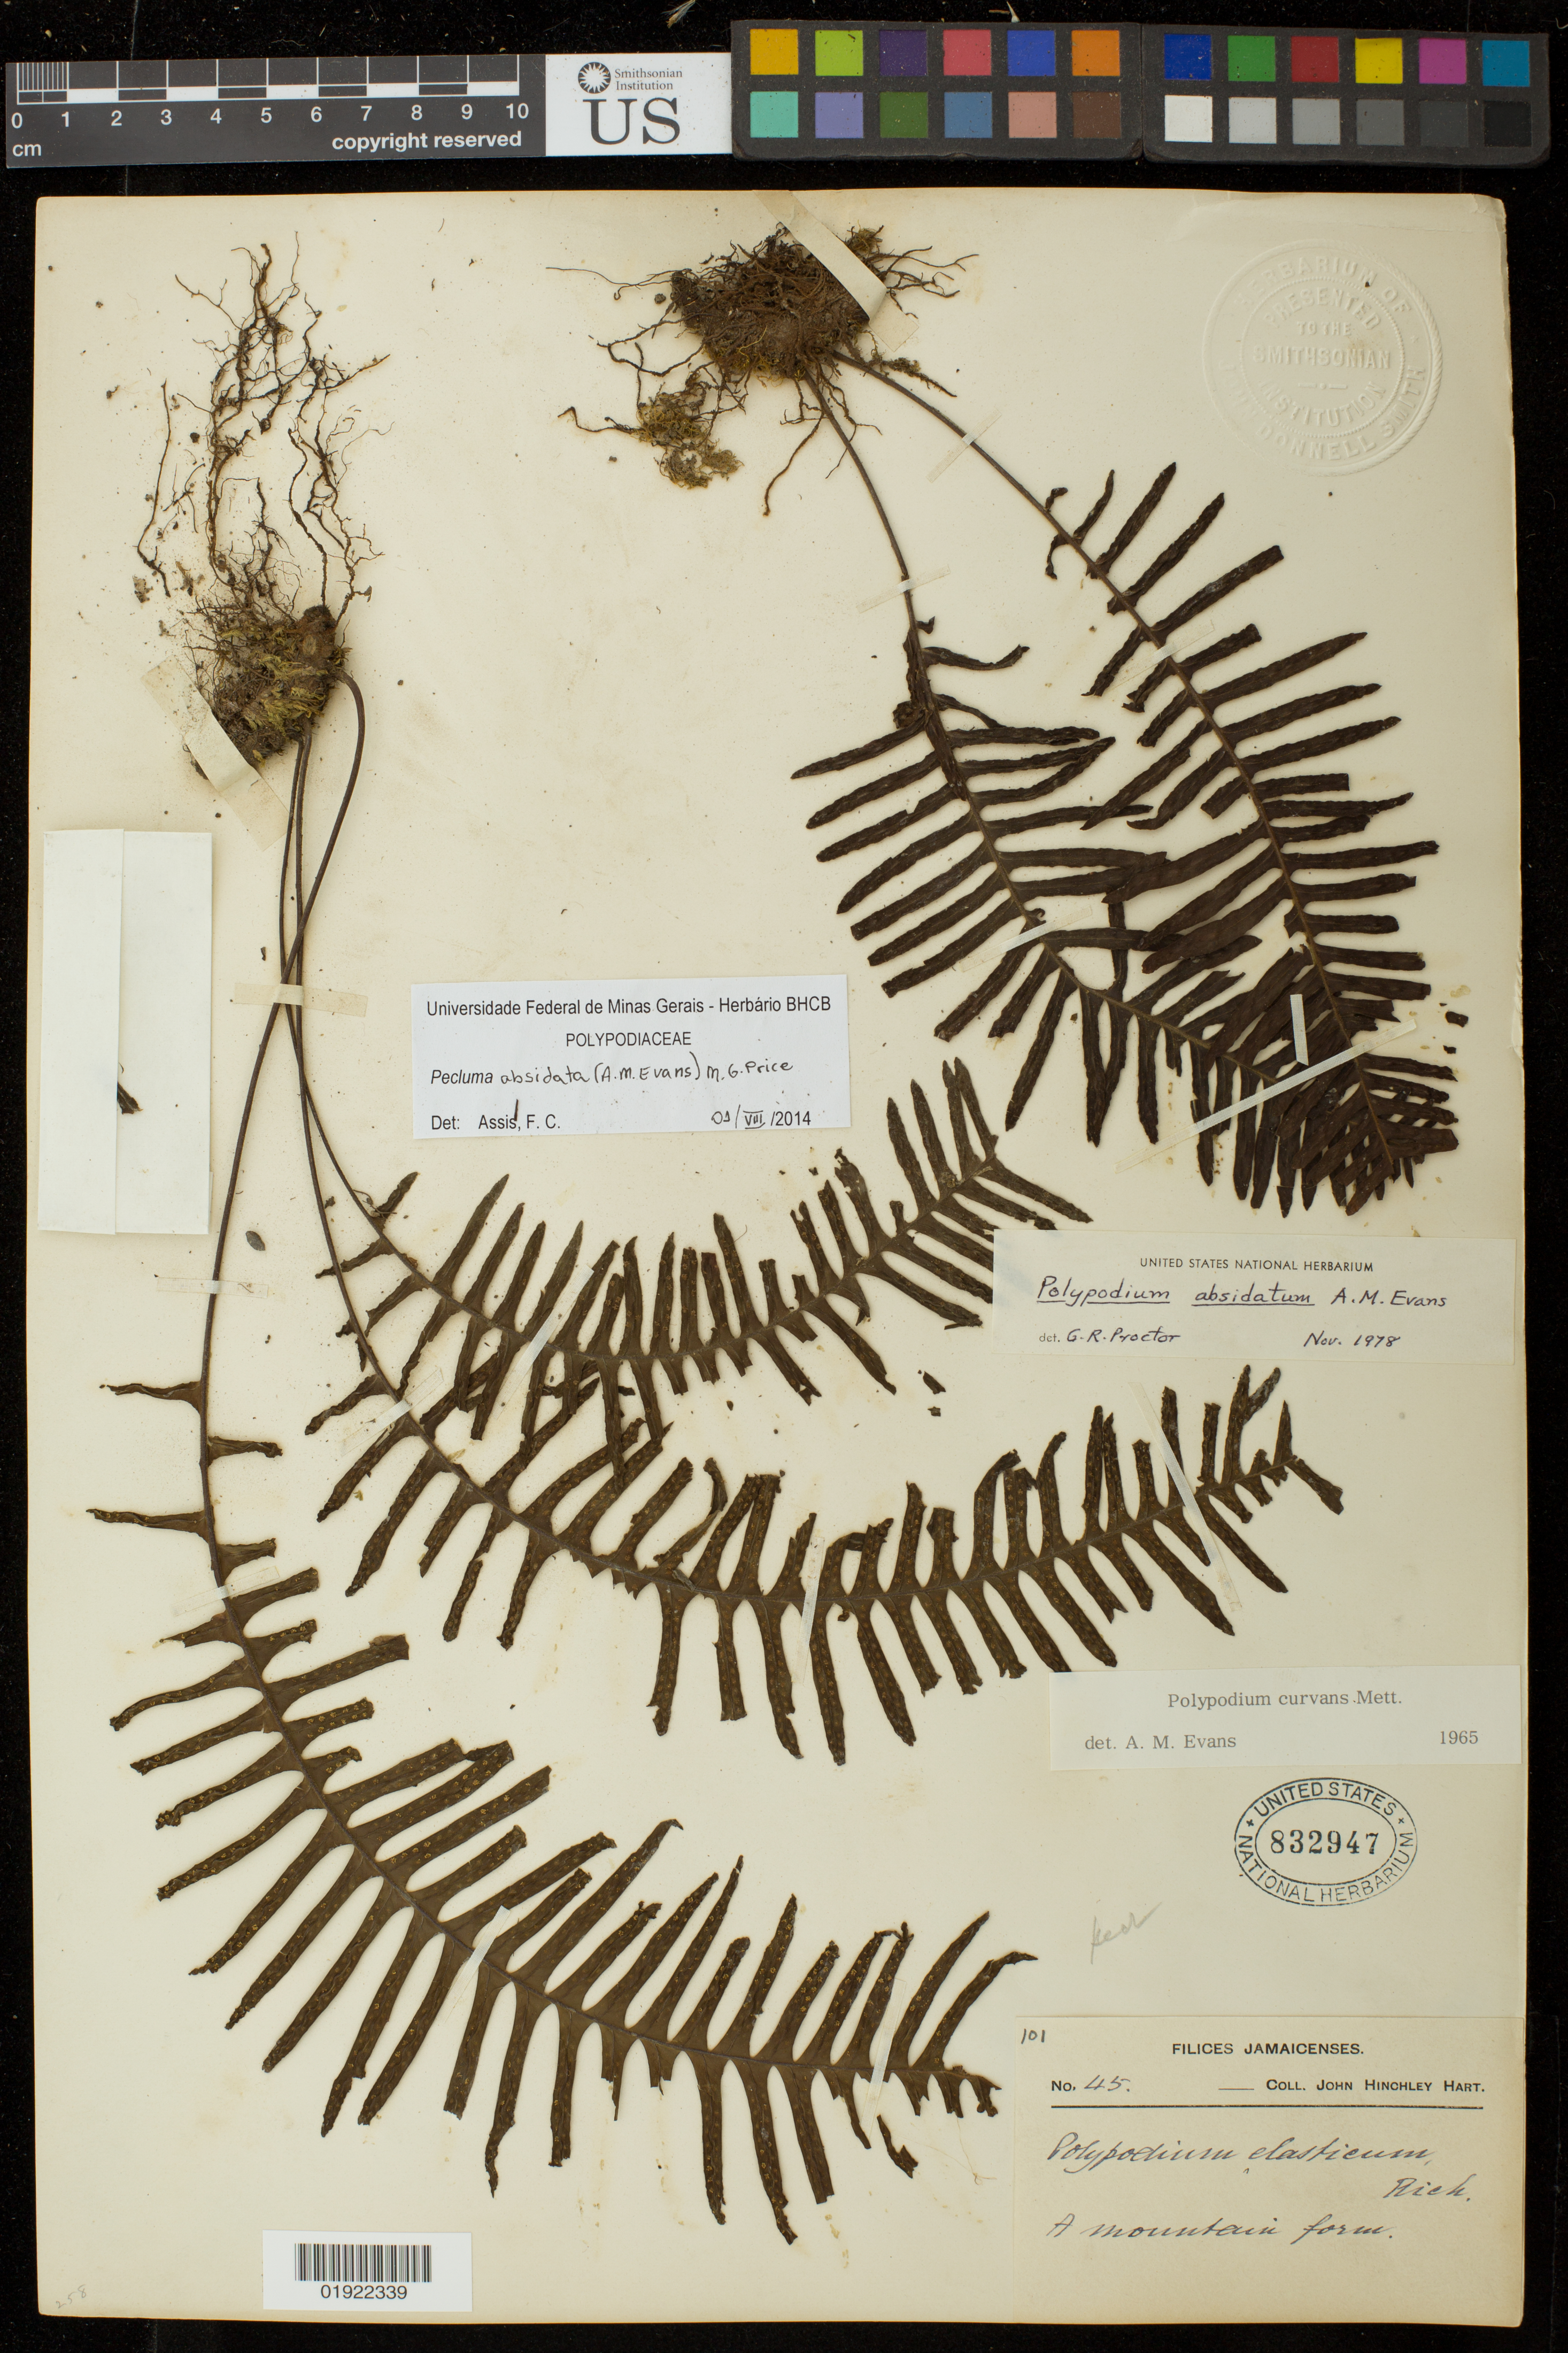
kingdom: Plantae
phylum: Tracheophyta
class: Polypodiopsida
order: Polypodiales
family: Polypodiaceae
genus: Pecluma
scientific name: Pecluma absidata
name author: (A.M. Evans) M.G. Price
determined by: Assis, F. C.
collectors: J. Hinchley Hart.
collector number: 45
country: Jamaica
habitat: a mountain forres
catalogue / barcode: US 832947